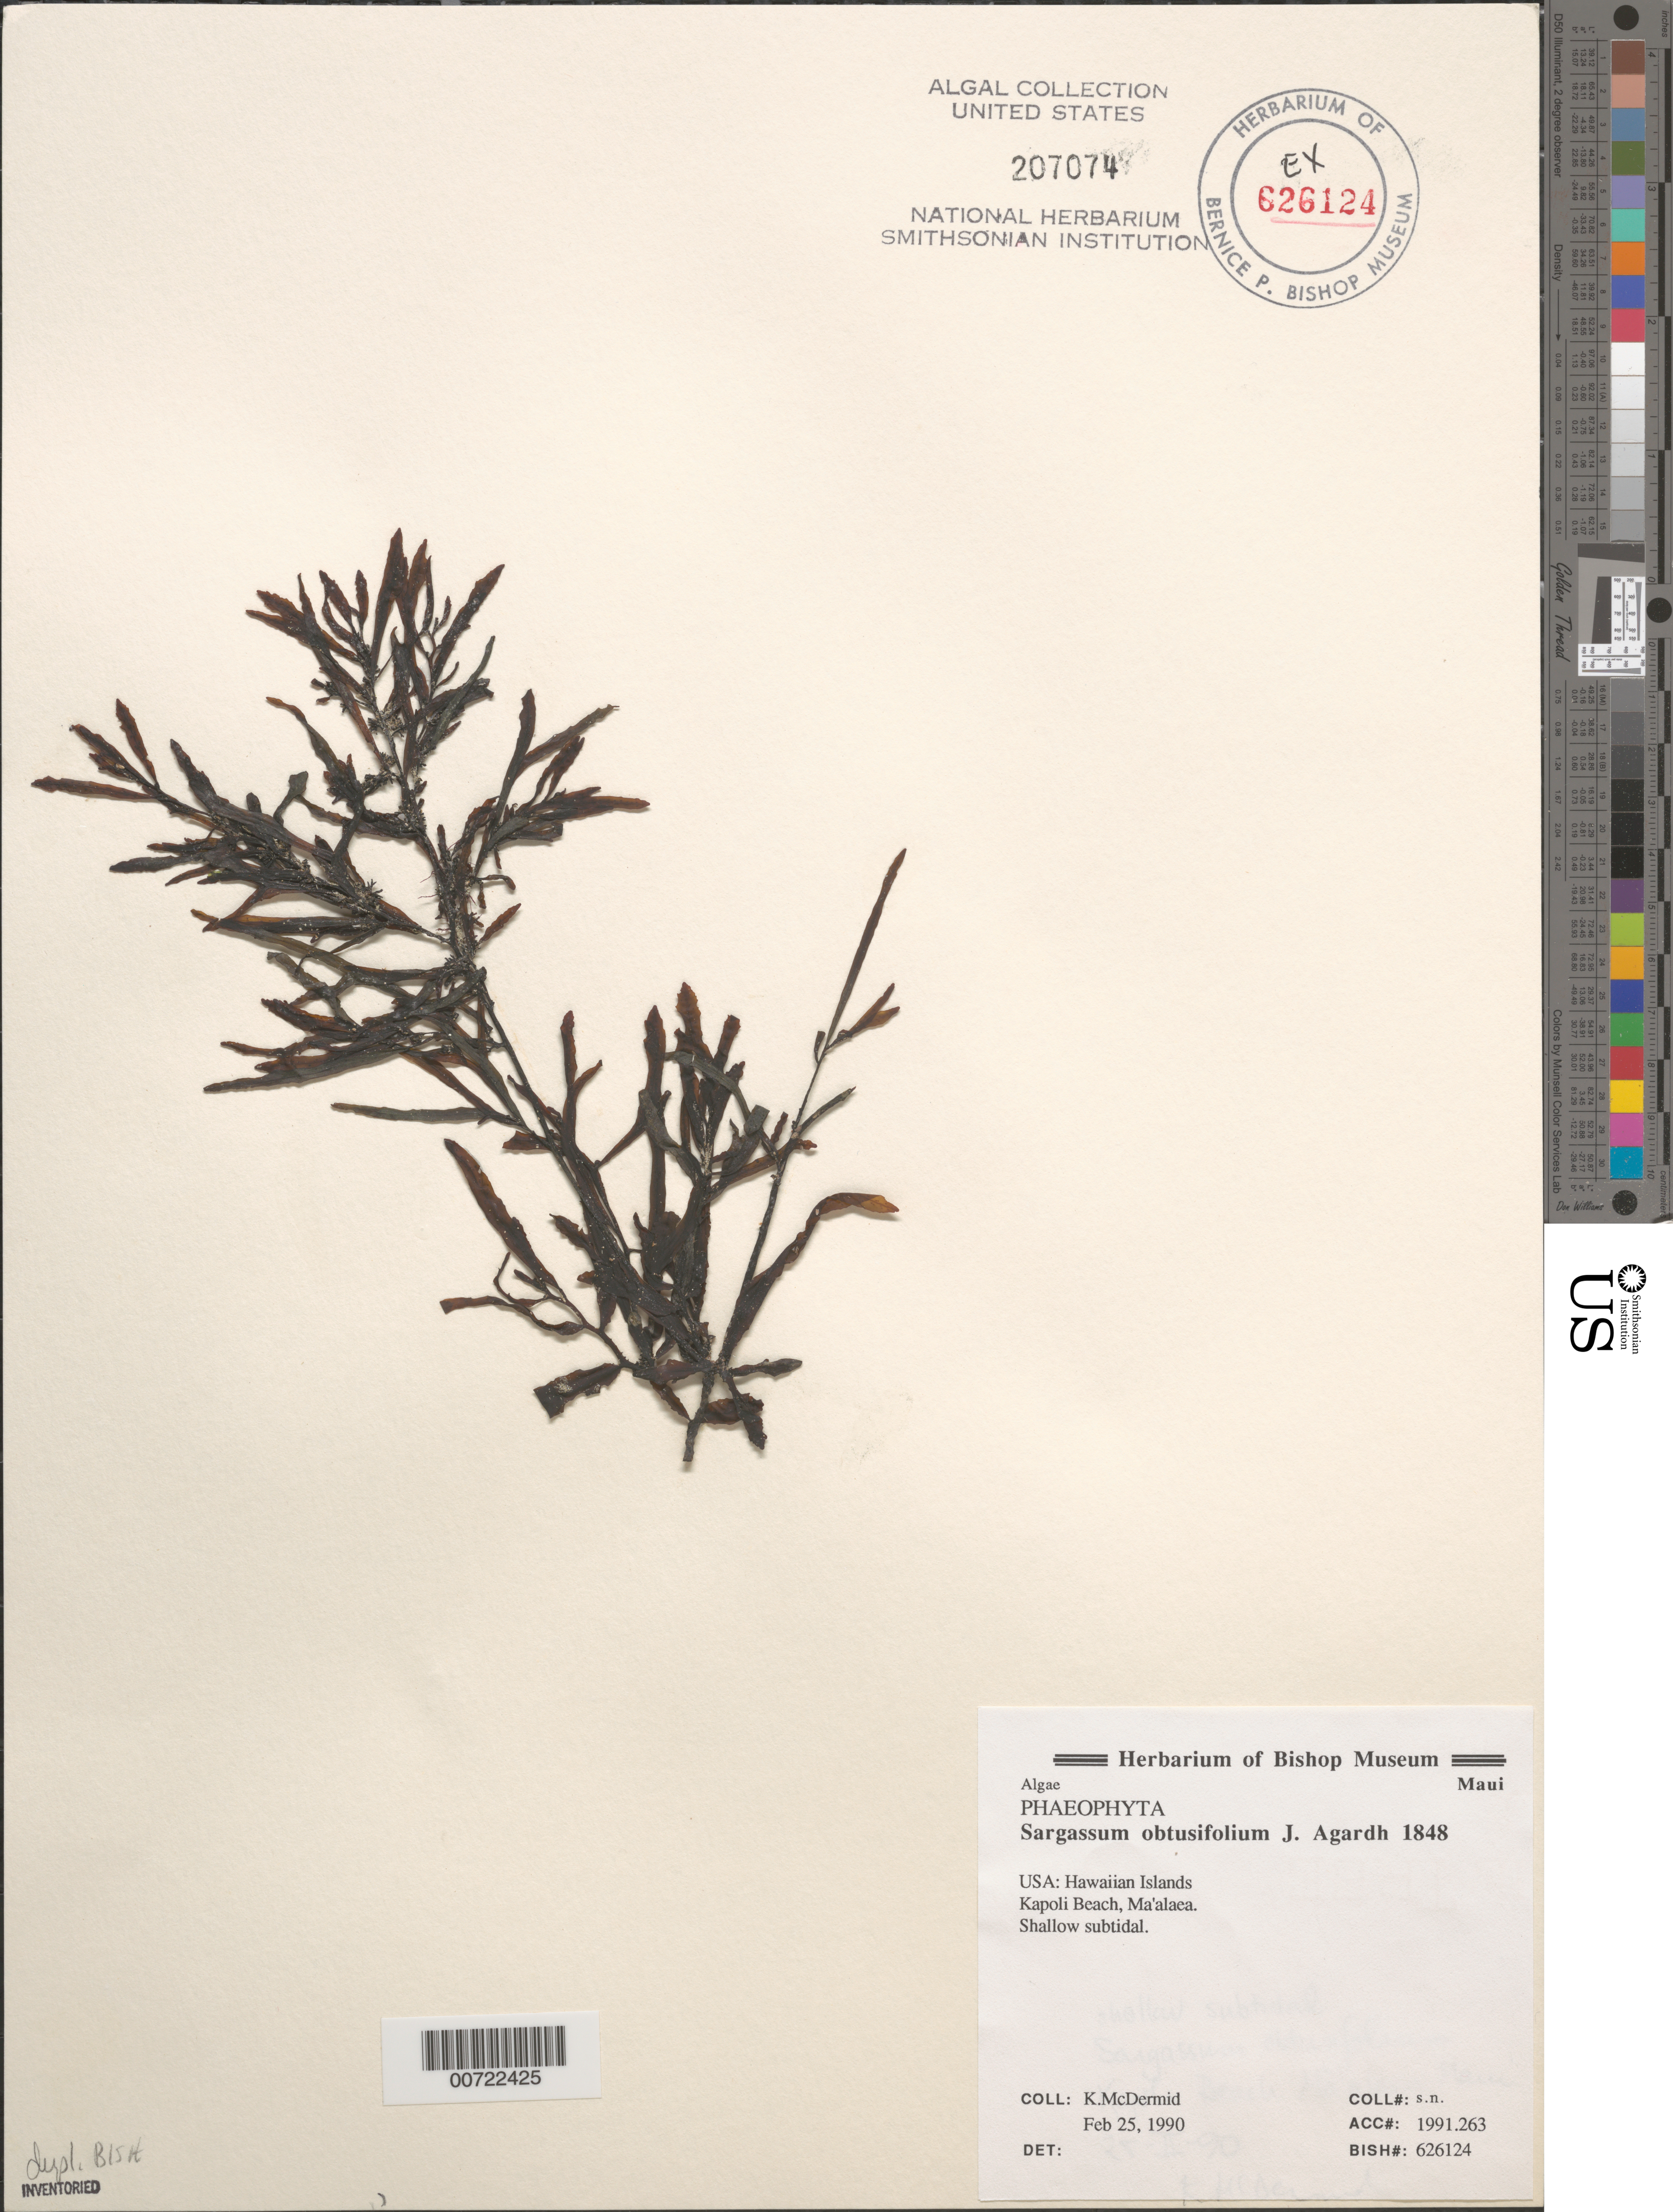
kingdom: Chromista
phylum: Ochrophyta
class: Phaeophyceae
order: Fucales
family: Sargassaceae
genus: Sargassum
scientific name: Sargassum obtusifolium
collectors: K. McDermid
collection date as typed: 25 Feb 1990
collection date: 1990-02-25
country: United States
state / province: Hawaii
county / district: Maui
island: Maui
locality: Kapoli Beach, Ma'a'aea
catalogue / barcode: US 207074